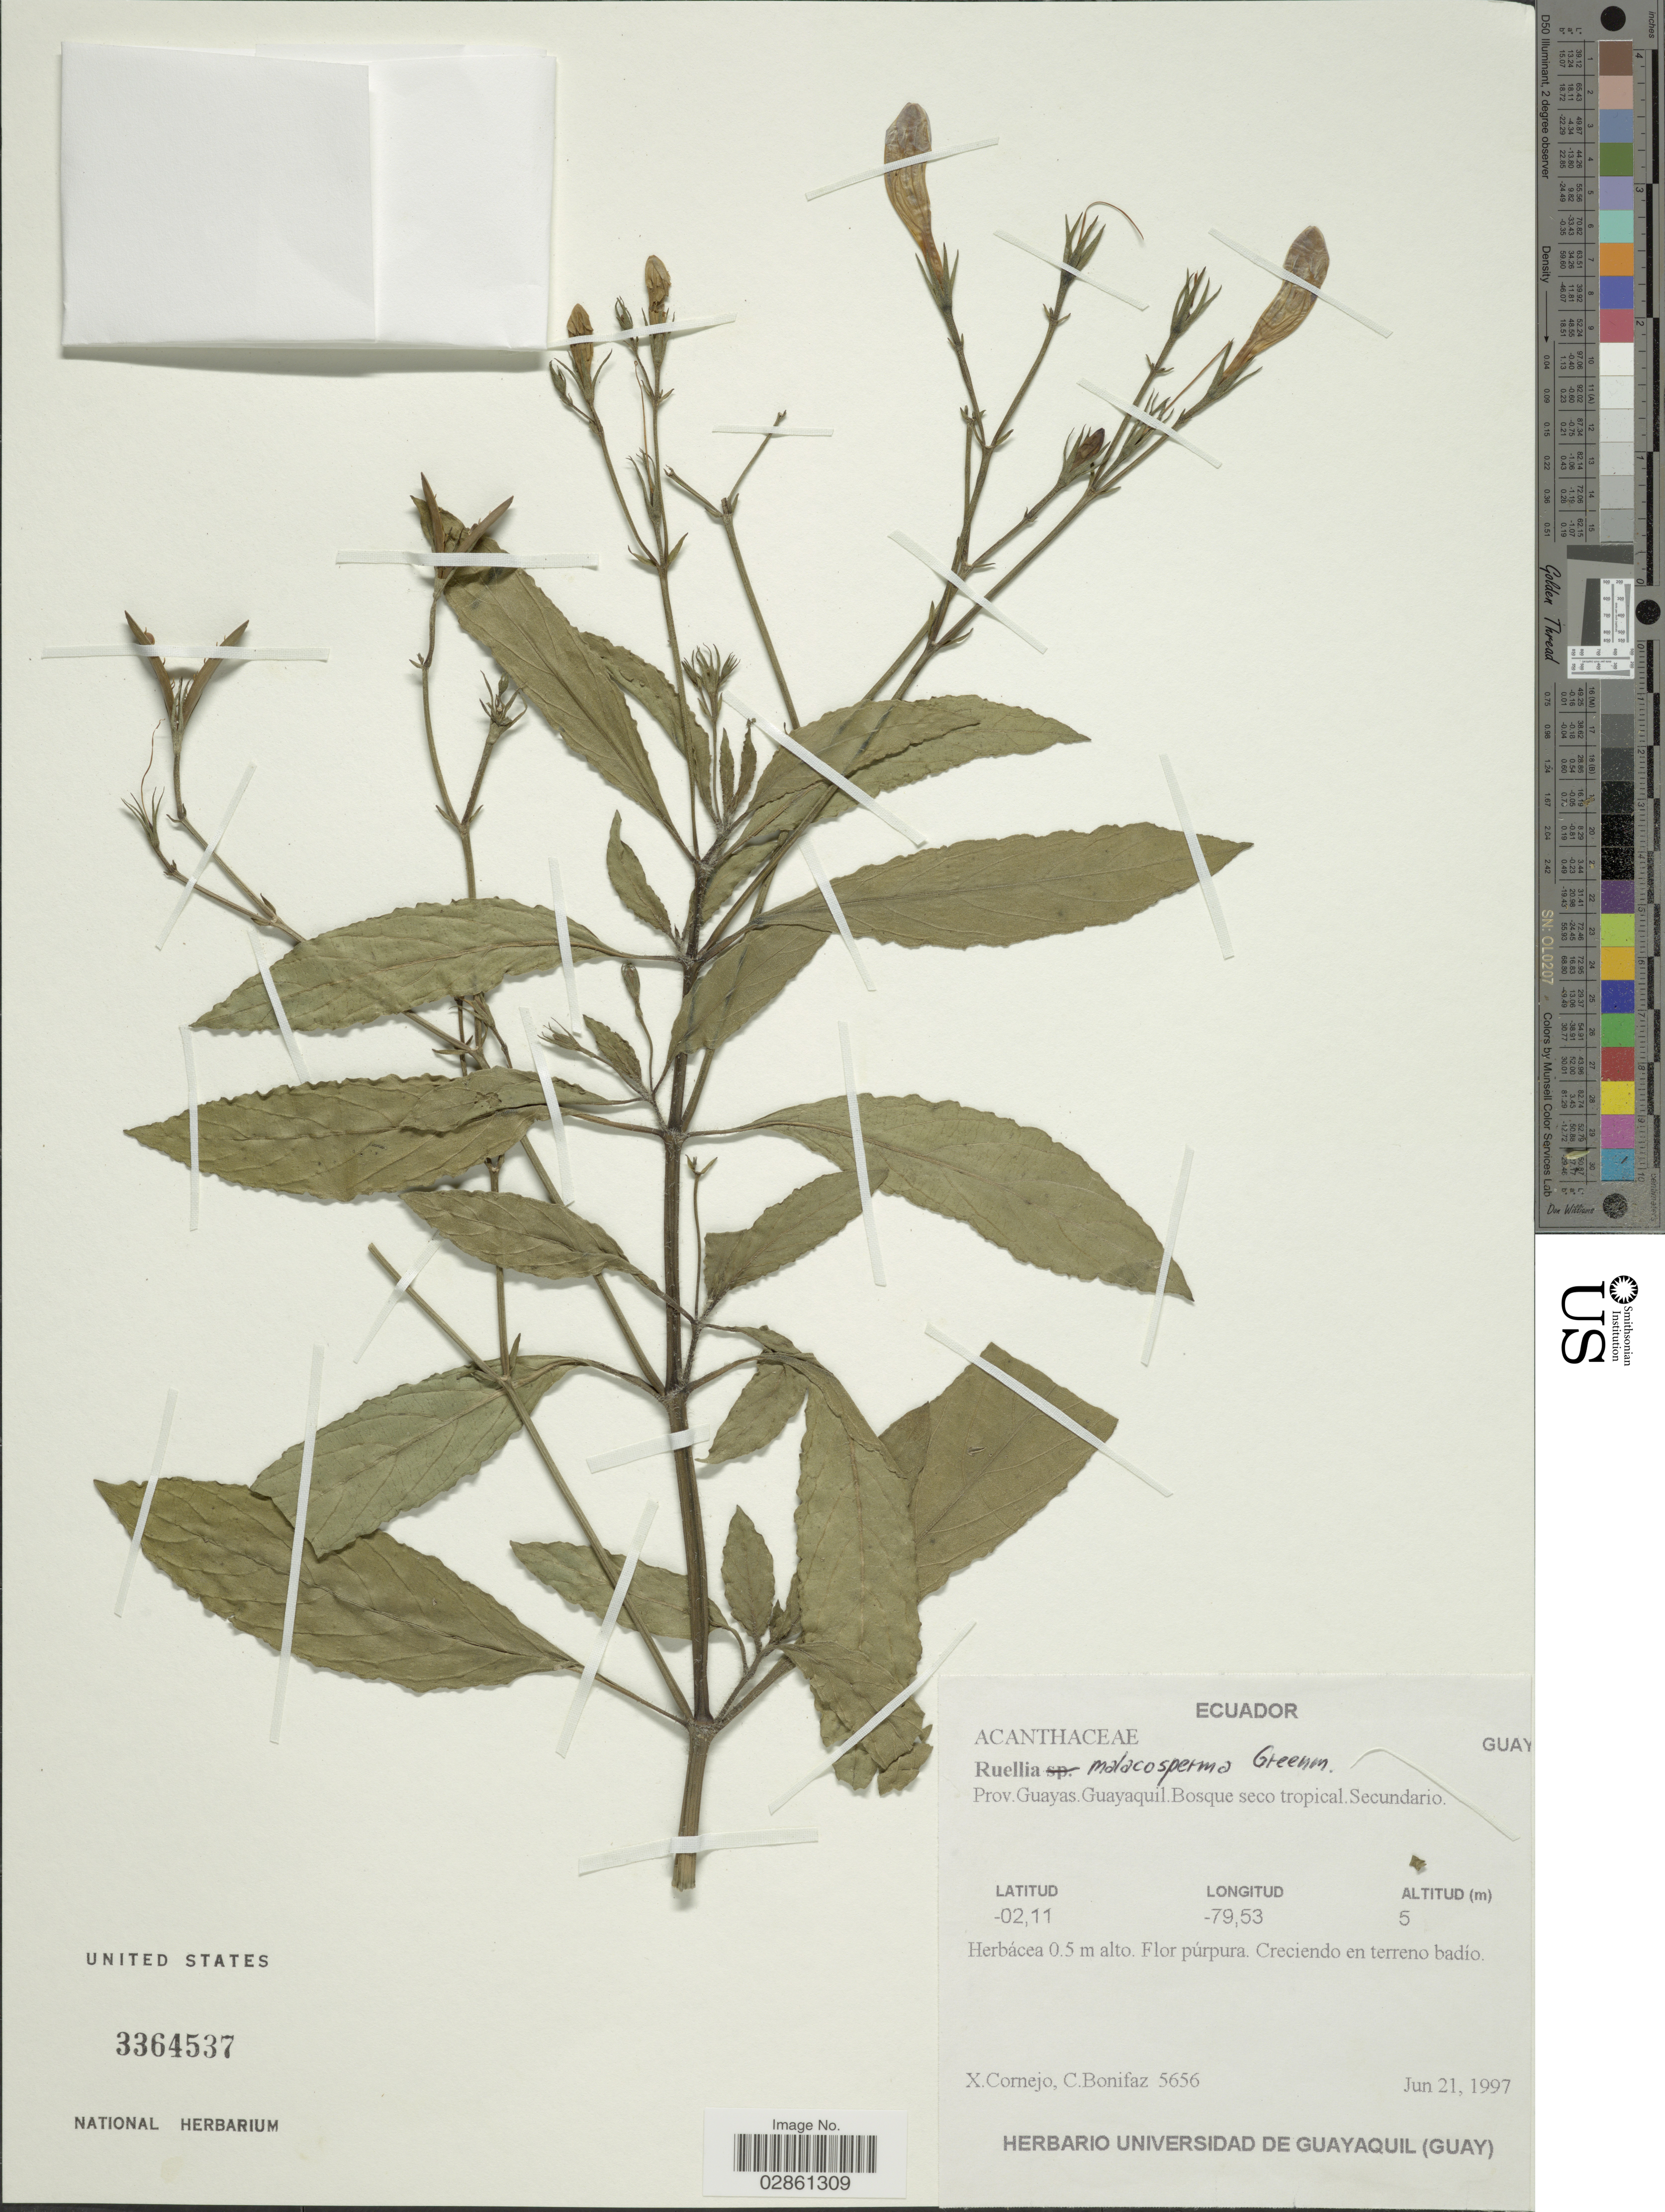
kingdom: Plantae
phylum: Tracheophyta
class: Magnoliopsida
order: Lamiales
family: Acanthaceae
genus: Ruellia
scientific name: Ruellia malacosperma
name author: Greenm.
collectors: X. F. Cornejo & C. Bonifaz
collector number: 5656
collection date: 1997-06-21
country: Ecuador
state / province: Guayas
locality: Guayaquil.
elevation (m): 5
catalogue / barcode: US 3364537